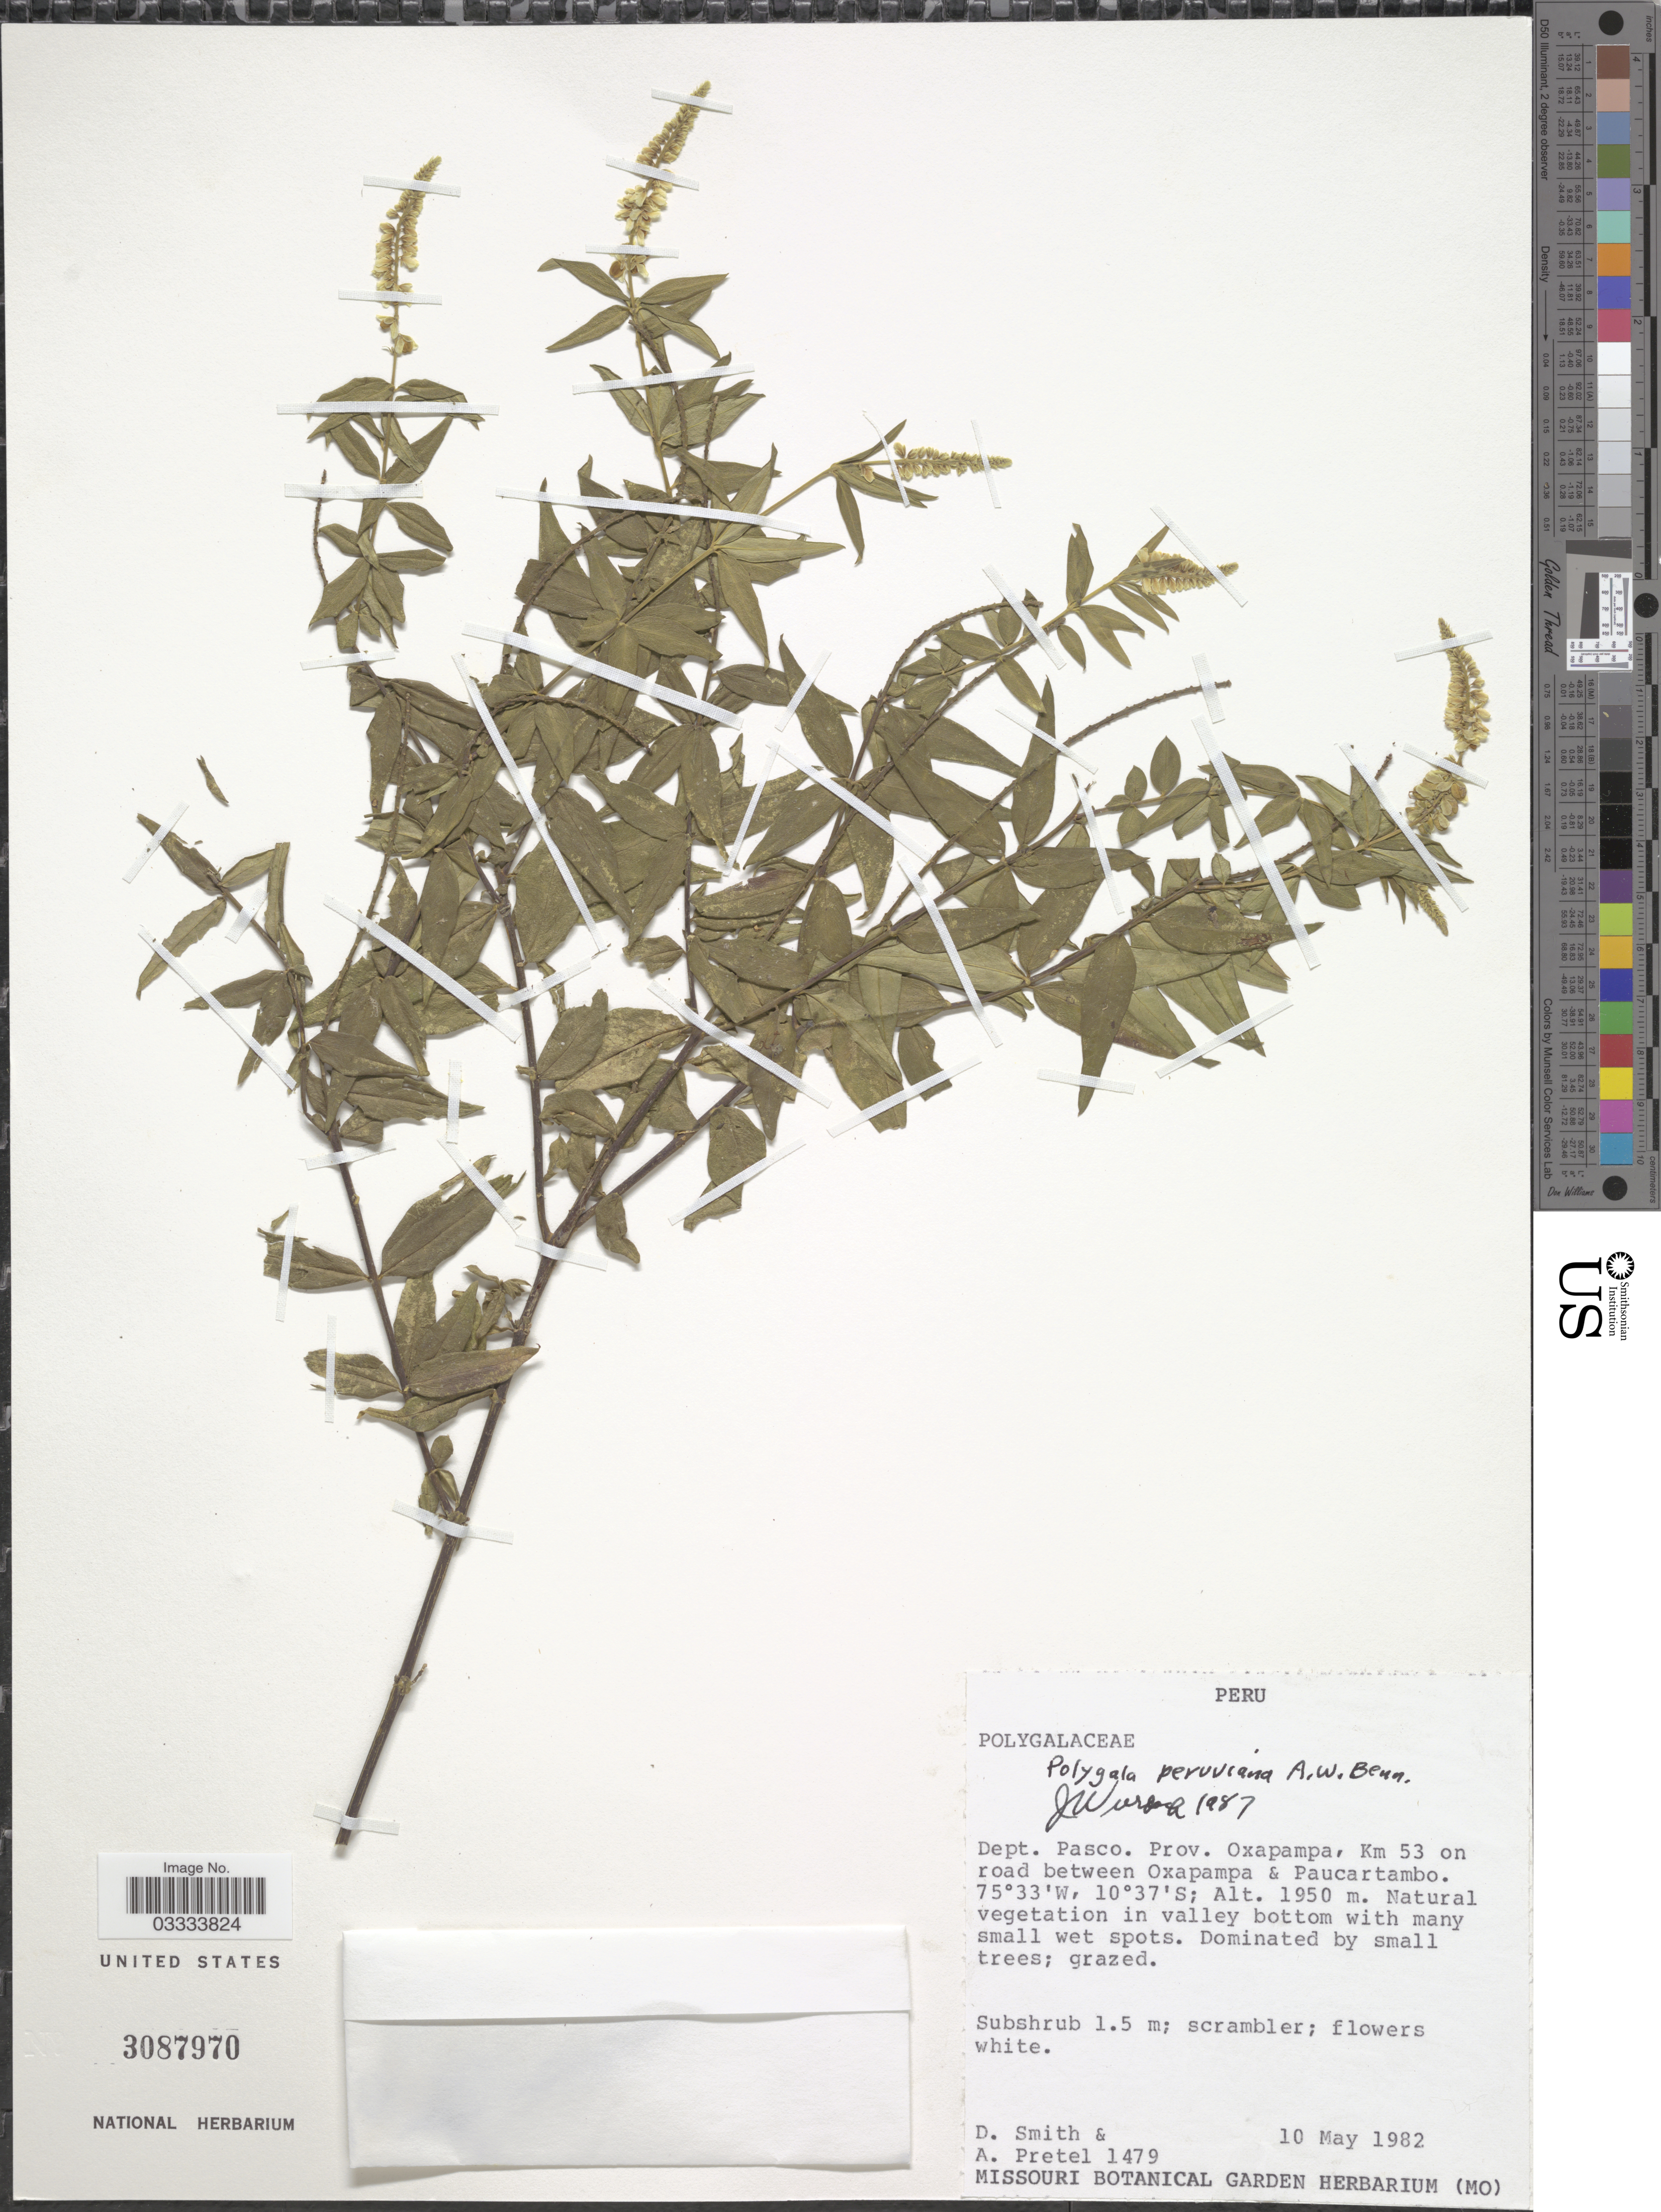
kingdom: Plantae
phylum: Tracheophyta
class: Magnoliopsida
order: Fabales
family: Polygalaceae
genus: Polygala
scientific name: Polygala nemoralis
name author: A.W. Benn.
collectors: D. Smith & A. Pretel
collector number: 1479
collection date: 1982-05-10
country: Peru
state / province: Pasco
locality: Dept. Pasco. Prov. Oxapampa, Km 53 on road between Oxapampa & Paucartambo.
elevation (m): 1950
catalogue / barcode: US 3087970